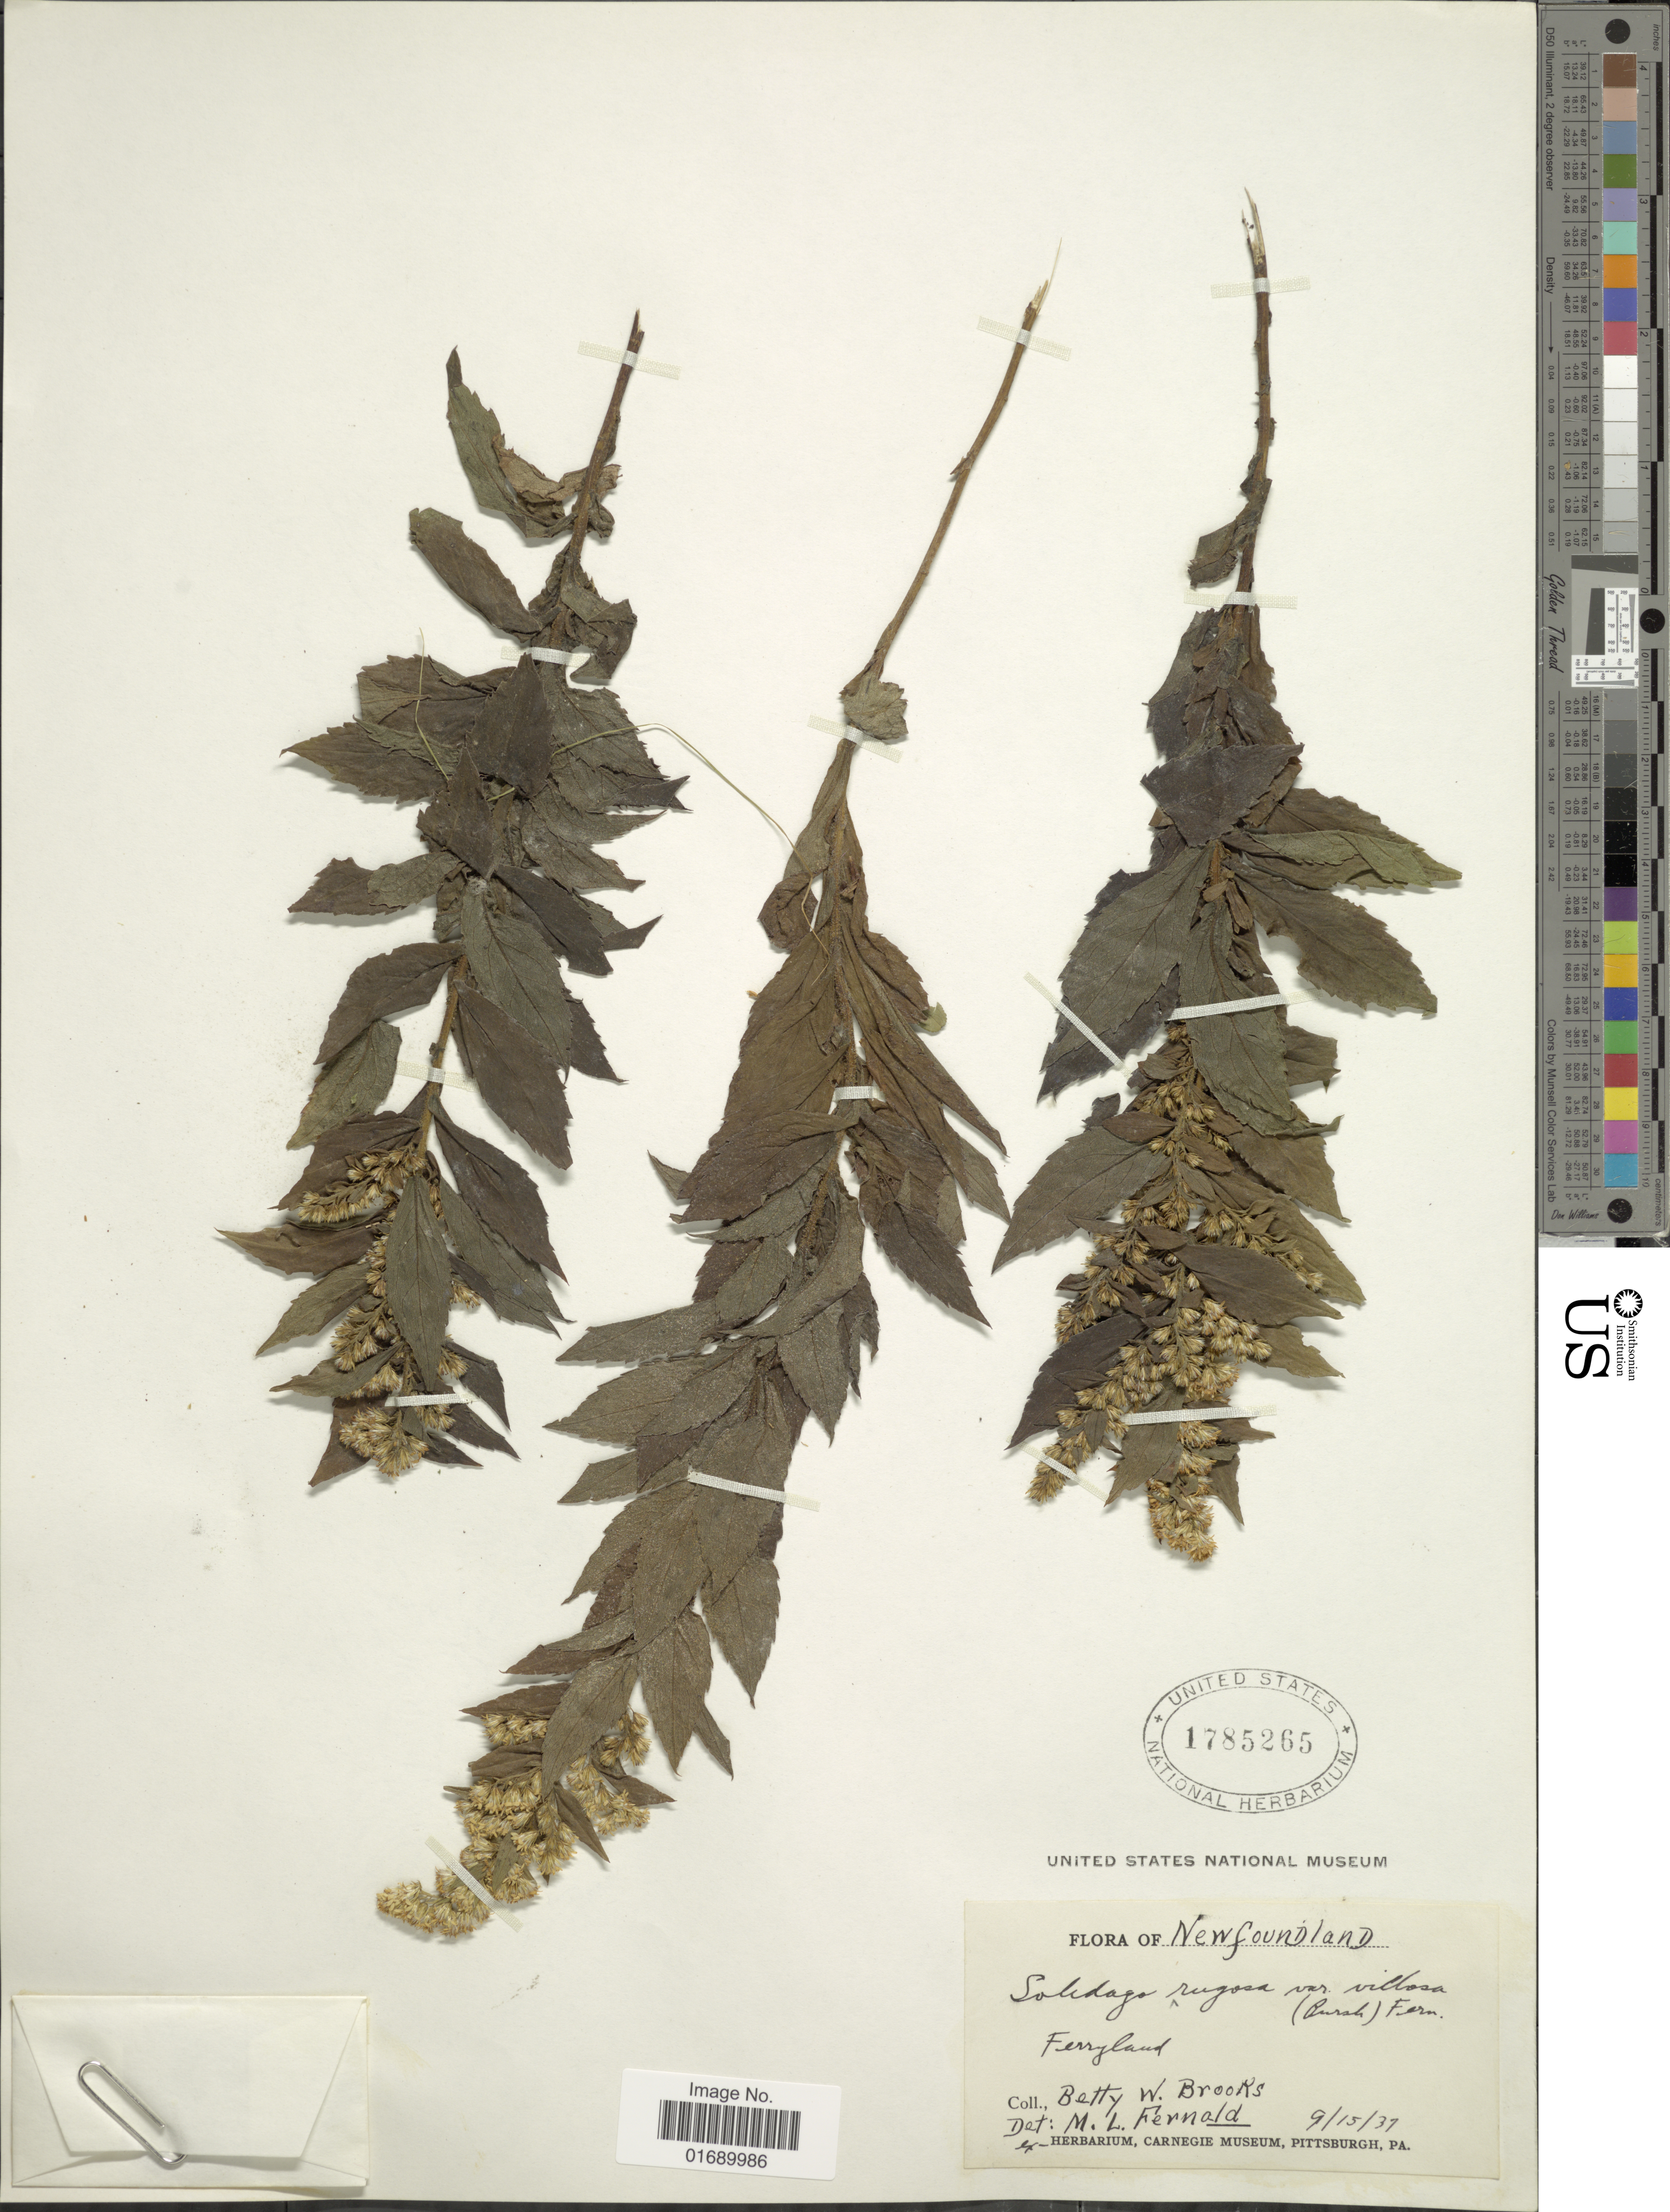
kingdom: Plantae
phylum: Tracheophyta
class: Magnoliopsida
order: Asterales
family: Asteraceae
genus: Solidago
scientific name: Solidago rugosa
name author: Mill.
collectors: B. Brooks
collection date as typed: Transcribed d/m/y: 15/9/37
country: Canada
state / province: Newfoundland and Labrador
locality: Ferryland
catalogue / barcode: US 1785265